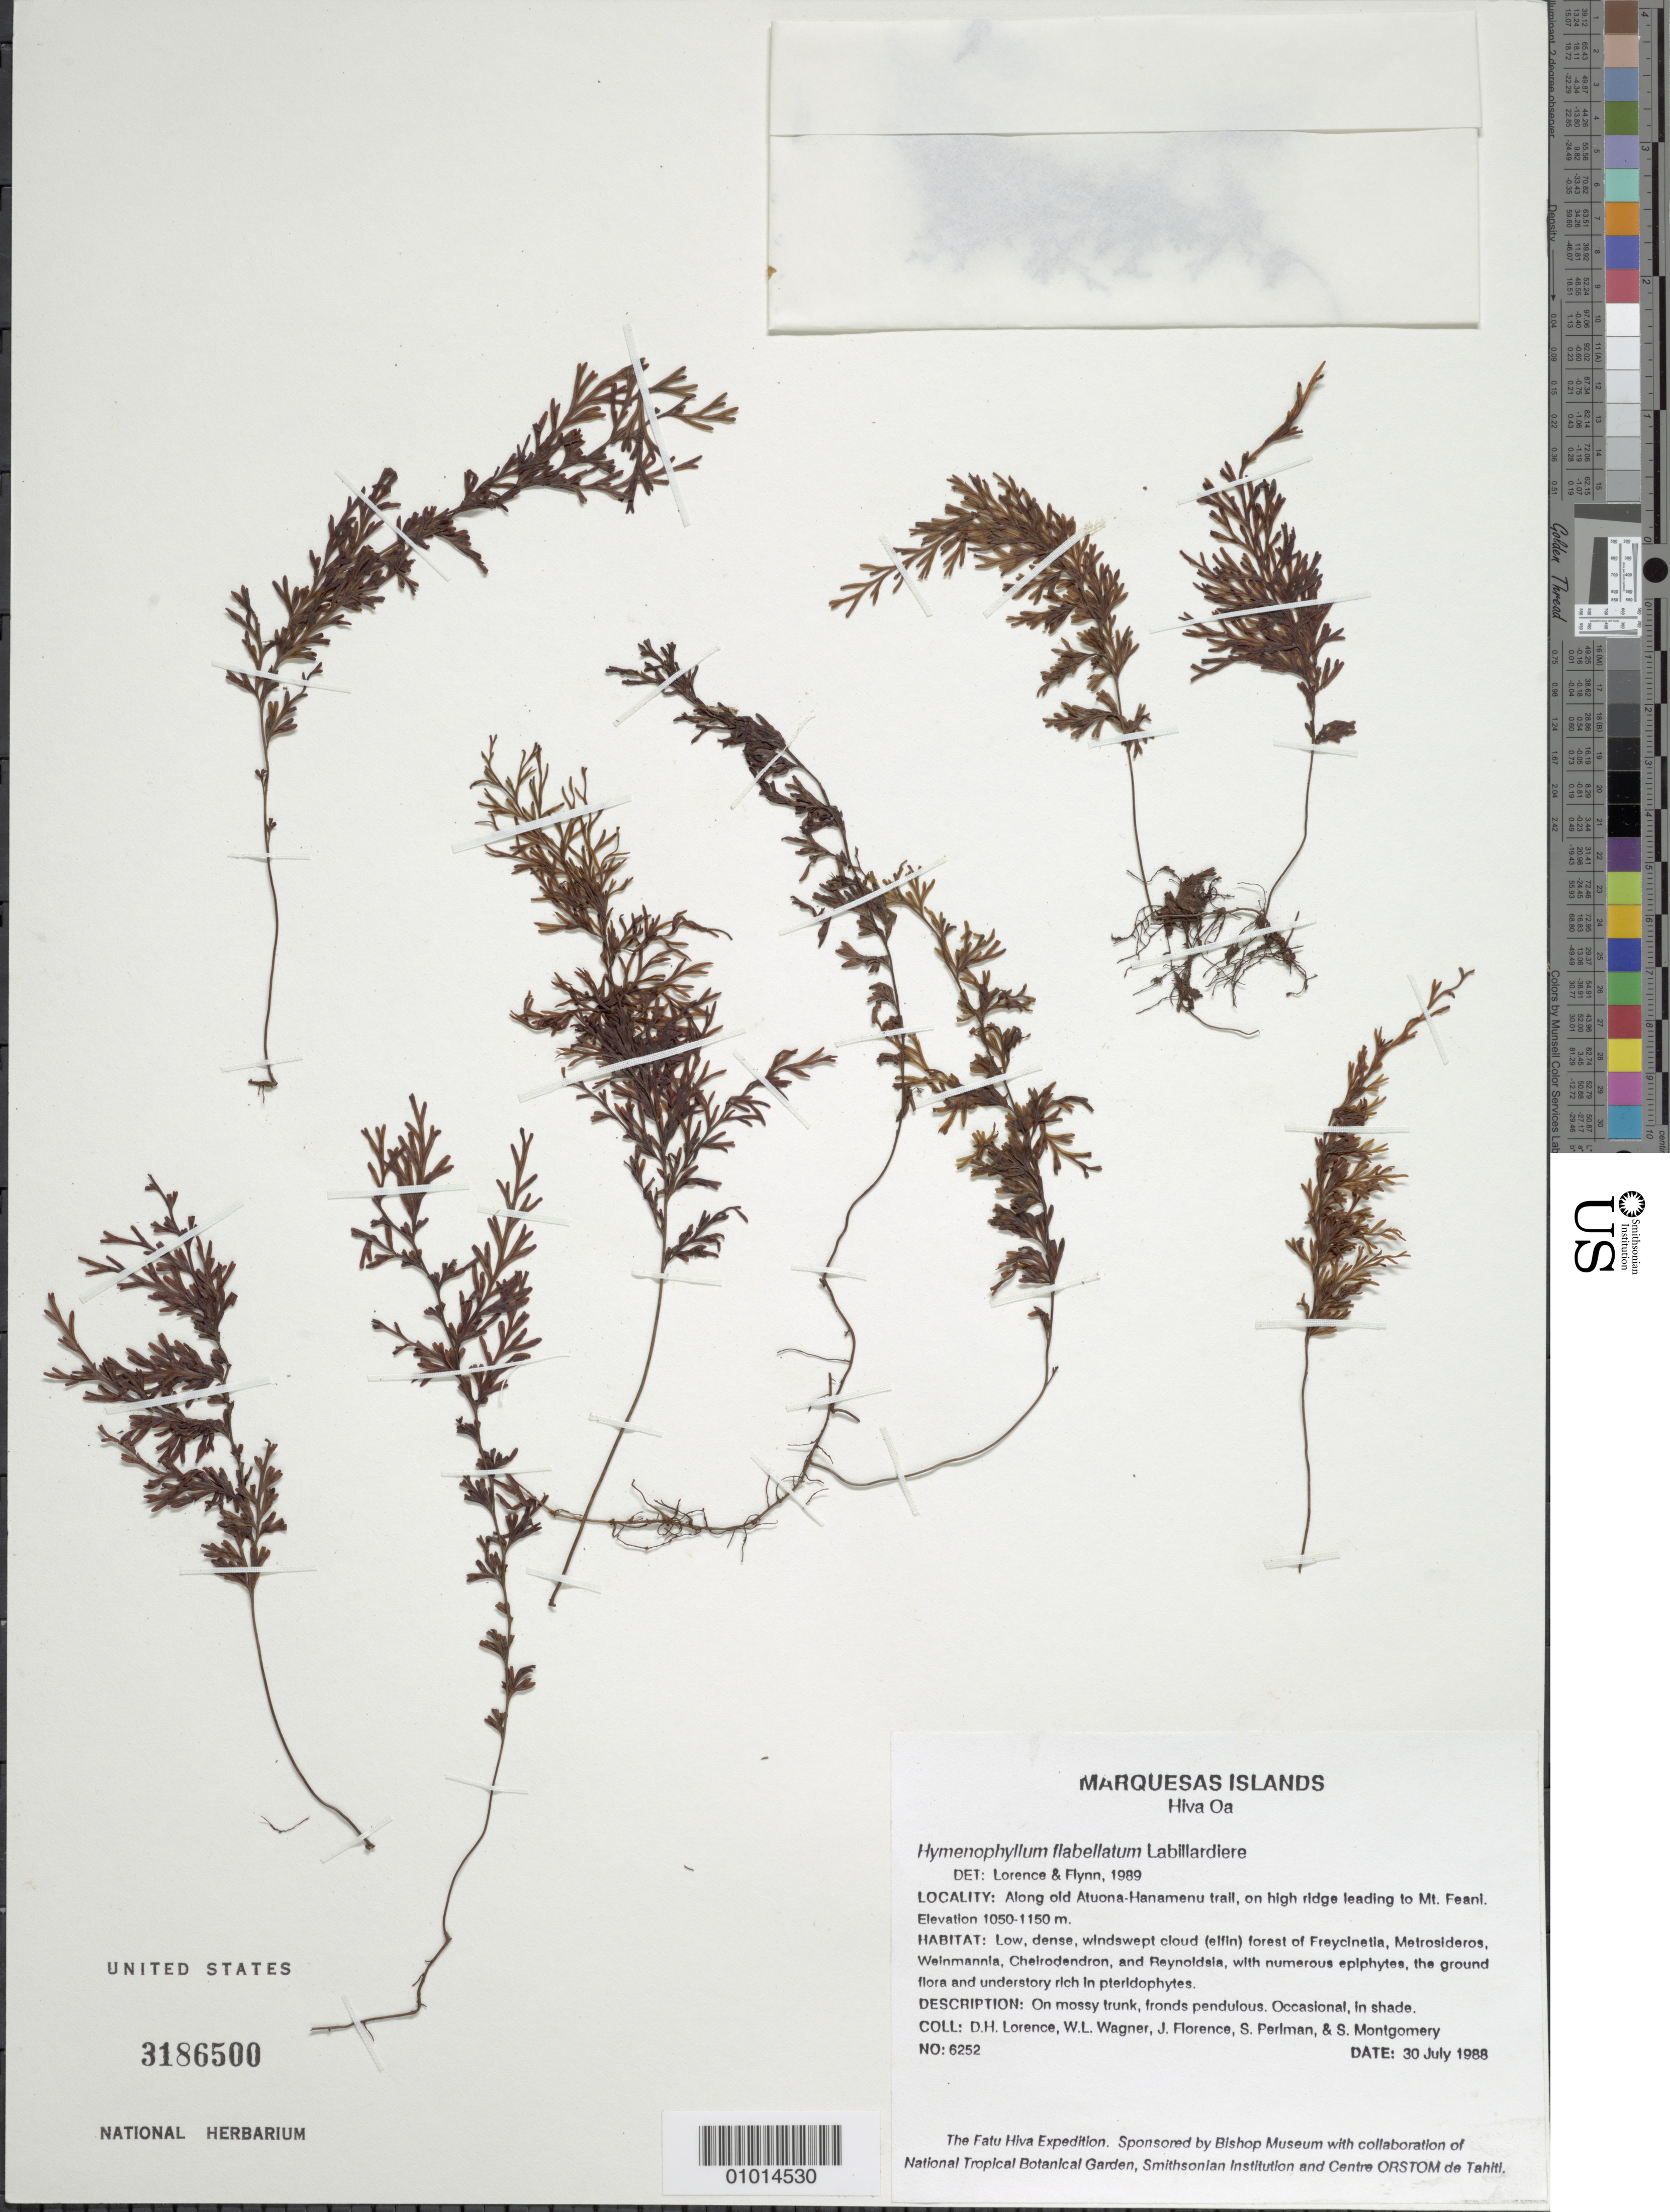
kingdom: Plantae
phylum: Tracheophyta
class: Polypodiopsida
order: Hymenophyllales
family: Hymenophyllaceae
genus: Hymenophyllum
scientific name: Hymenophyllum flabellatum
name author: Labill.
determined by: Lorence, David H.; Flynn, T. W.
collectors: D. Lorence, W. L. Wagner, J. Florence, S. P. Perlman & S. Montgomery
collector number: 6252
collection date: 1988-07-30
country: French Polynesia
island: Hiva Oa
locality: along old Atuona-Hanamenu Trail, on high ridge leading to Mt. Feani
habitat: Low, dense, windswept cloud (elfin) forest of Freycinetia, Metrosideros, Weinmannia, Cheirodendron, and Reynoldsia, with numerous epiphytes, the ground flora and understory rich in pteridophytes; occasional, in shade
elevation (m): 1050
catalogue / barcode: US 3186500